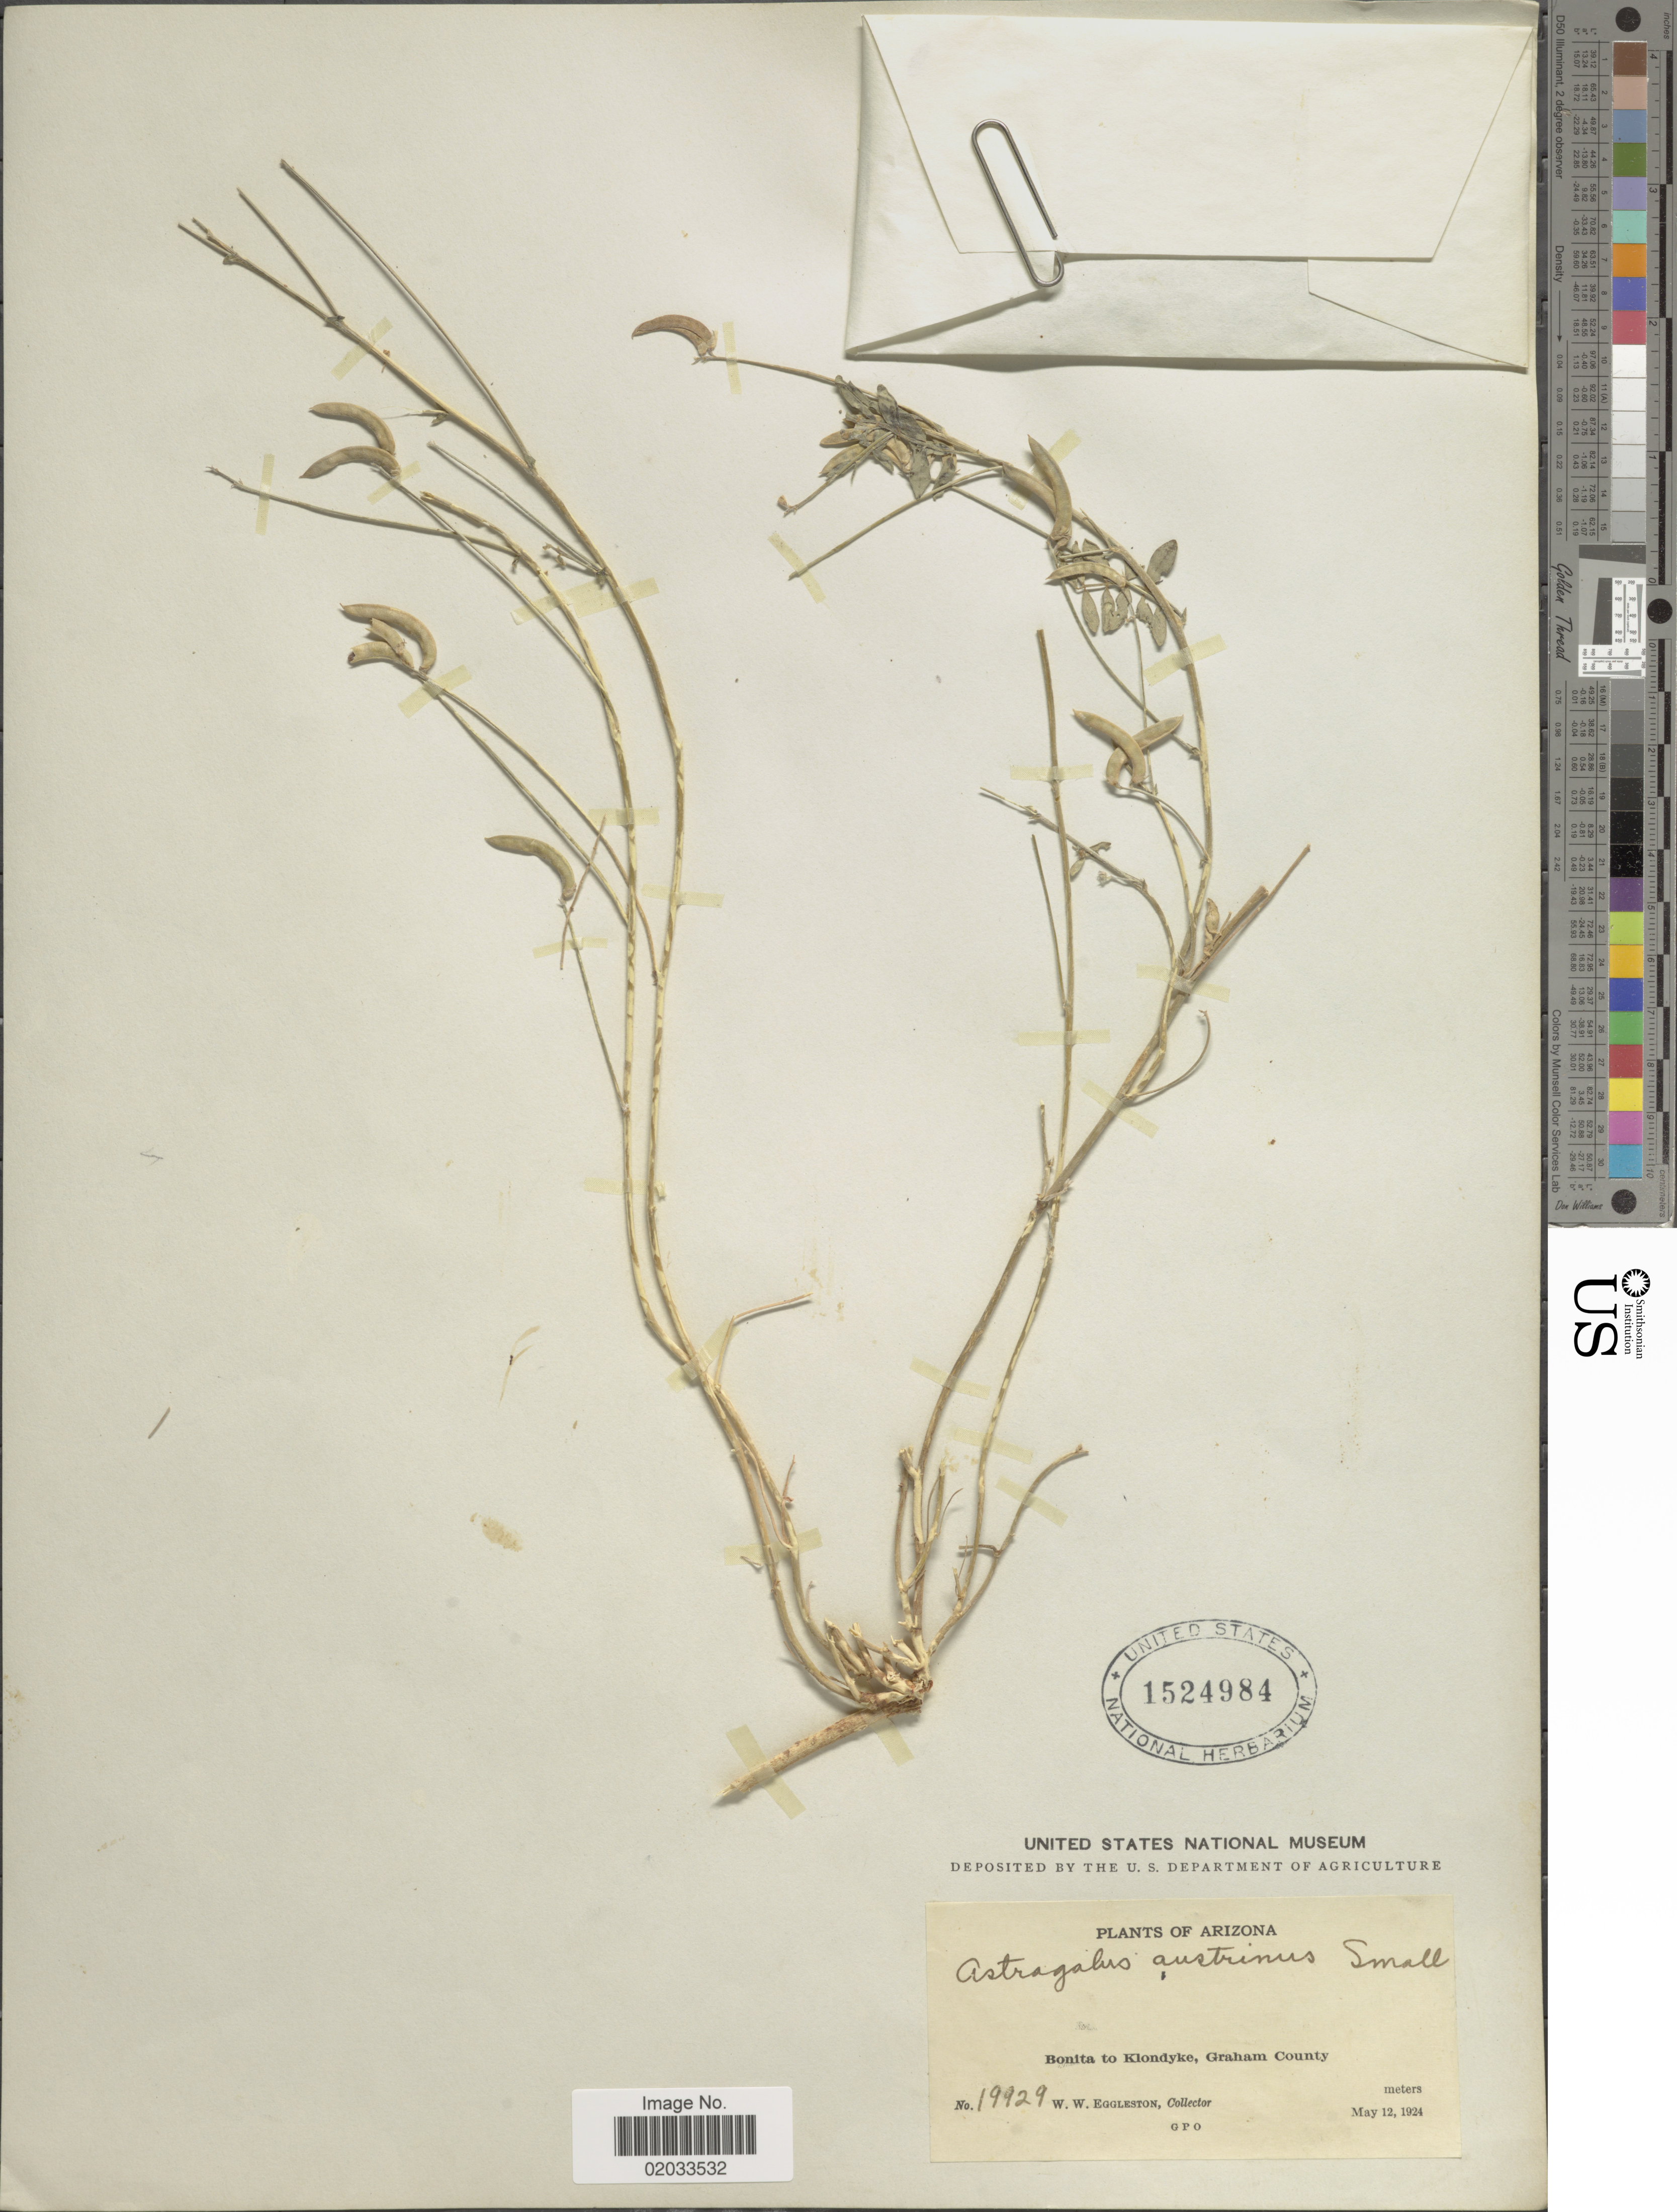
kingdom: Plantae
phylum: Tracheophyta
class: Magnoliopsida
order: Fabales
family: Fabaceae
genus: Astragalus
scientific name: Astragalus emoryanus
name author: (Rydb.) Cory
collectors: W. W. Eggleston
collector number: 19929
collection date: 1924-05-12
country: United States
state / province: Arizona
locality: Bonita to Klondyke, Graham County.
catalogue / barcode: US 1524984